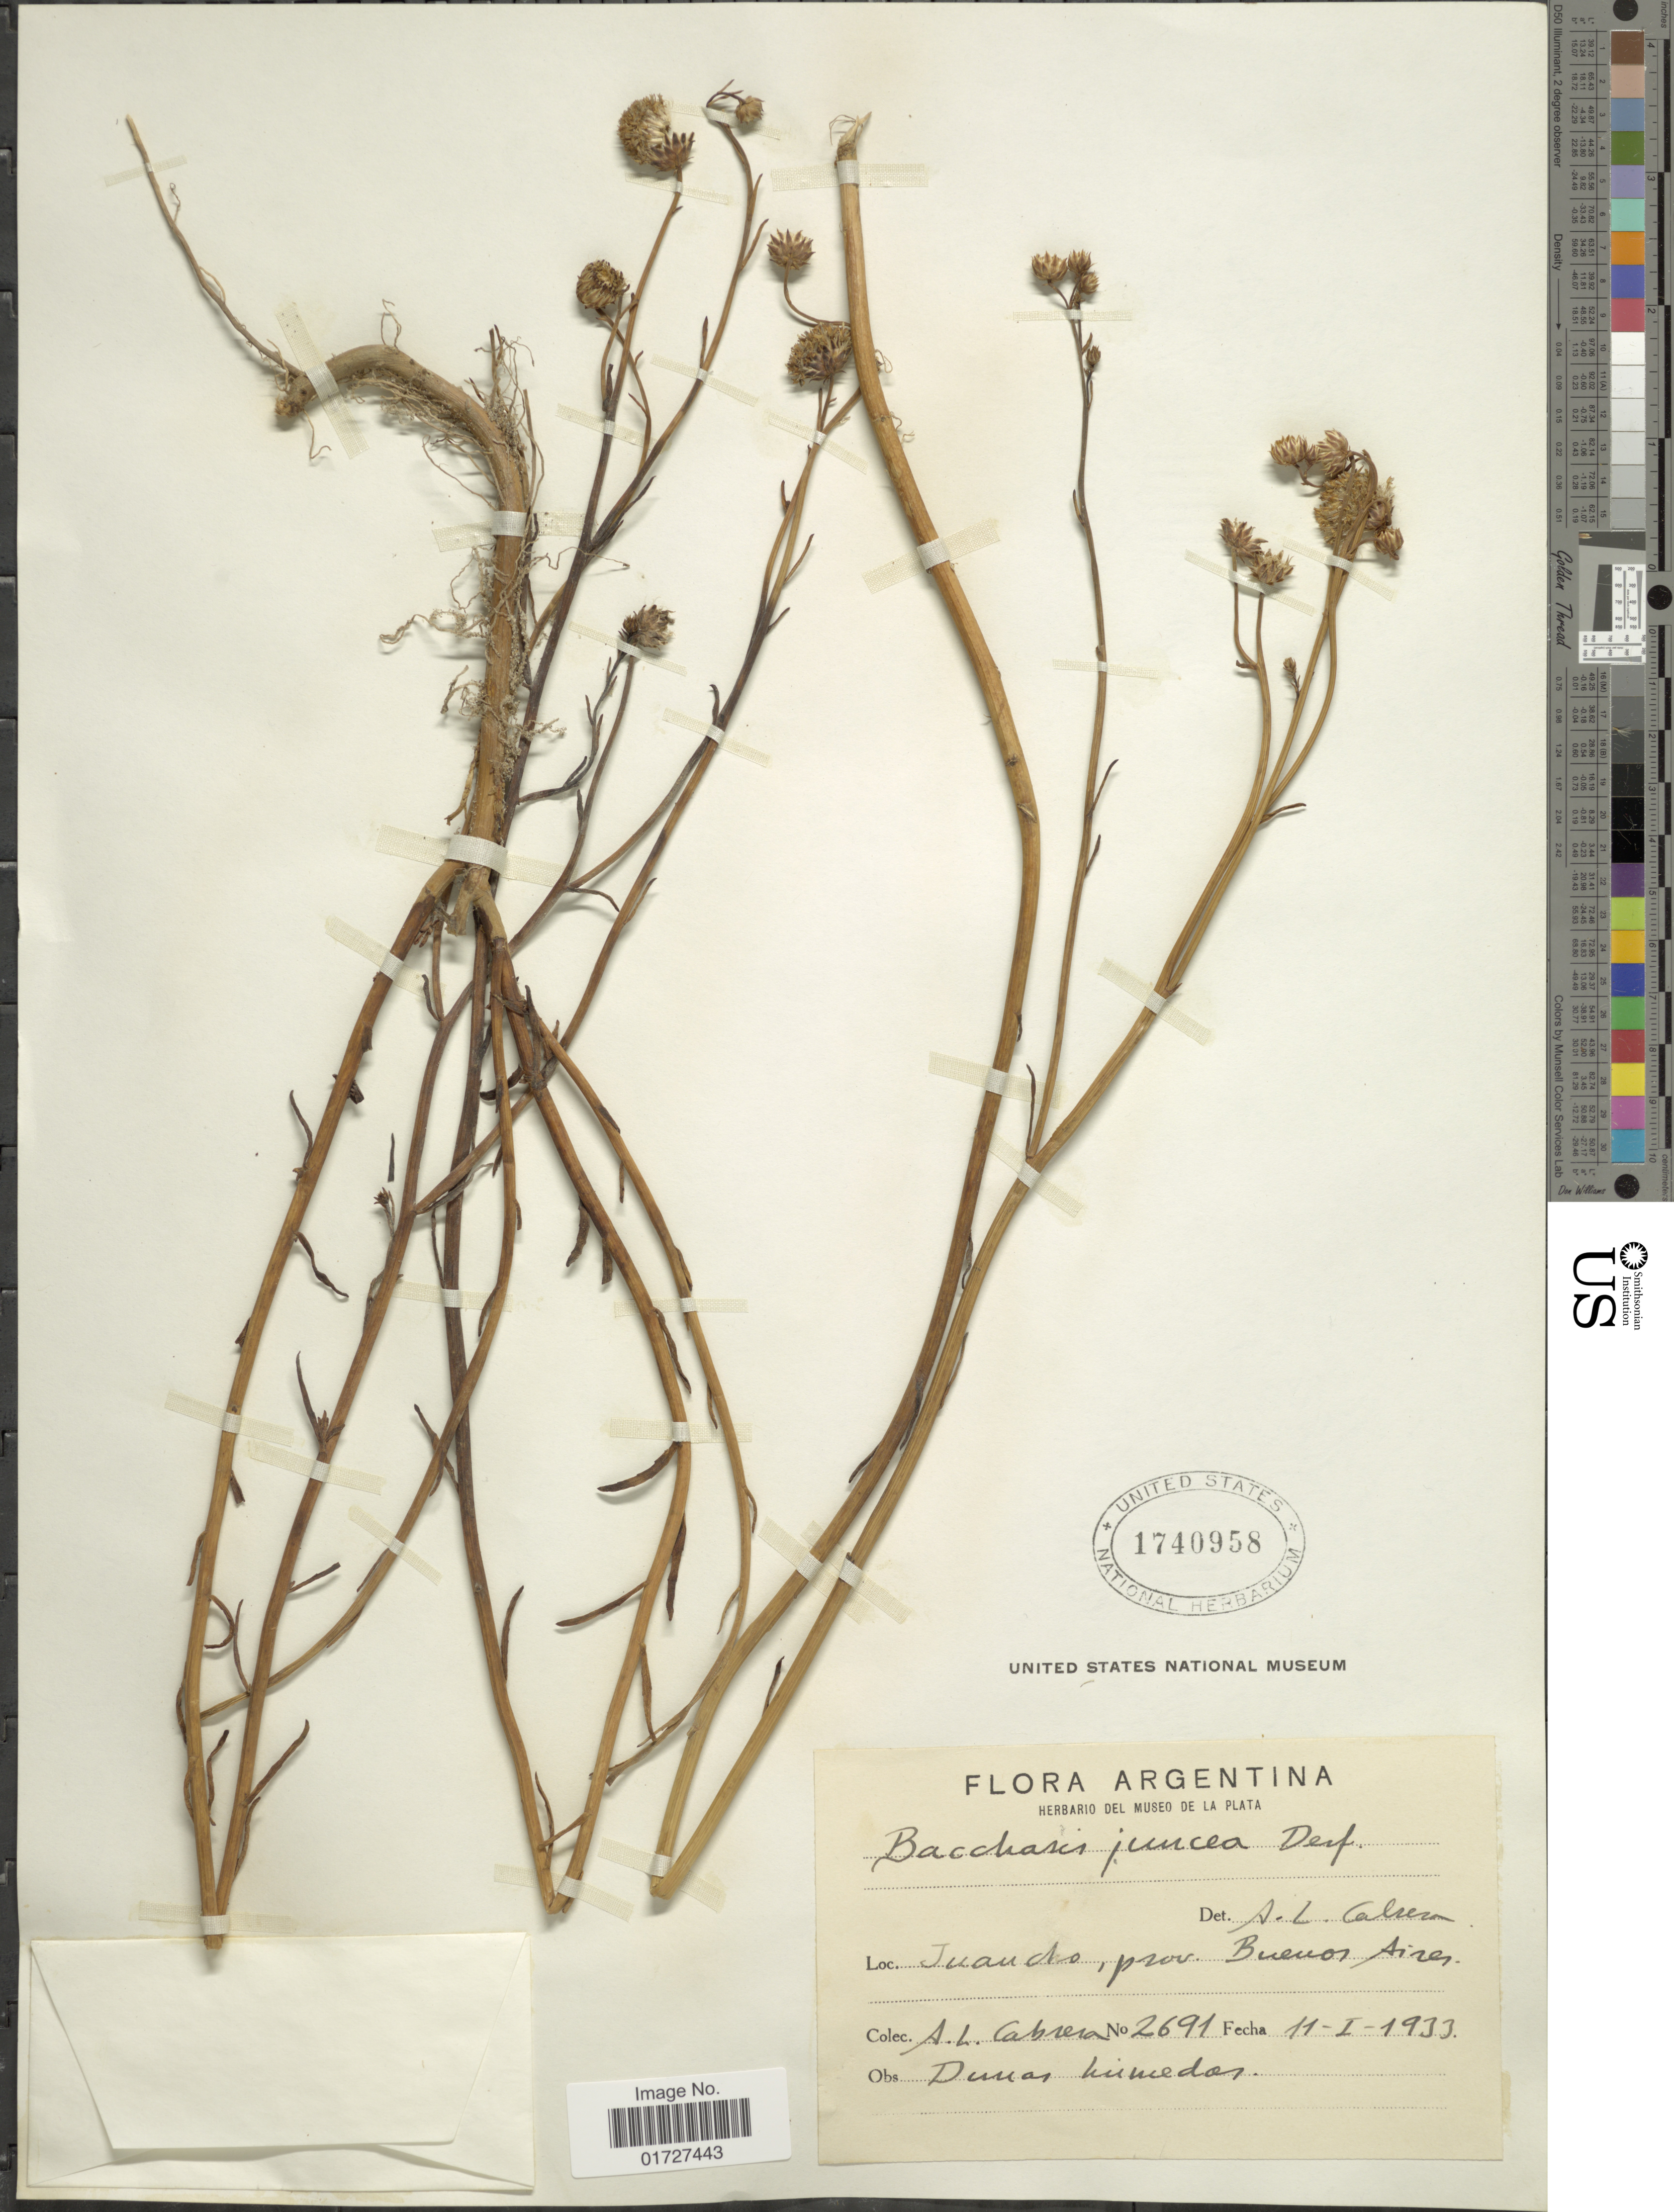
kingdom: Plantae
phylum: Tracheophyta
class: Magnoliopsida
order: Asterales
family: Asteraceae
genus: Baccharis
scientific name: Baccharis juncea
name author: (Lehm.) Desf.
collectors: A. L. Cabrera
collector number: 2691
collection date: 1933-01-11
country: Argentina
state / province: Buenos Aires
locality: Juancho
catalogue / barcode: US 1740958